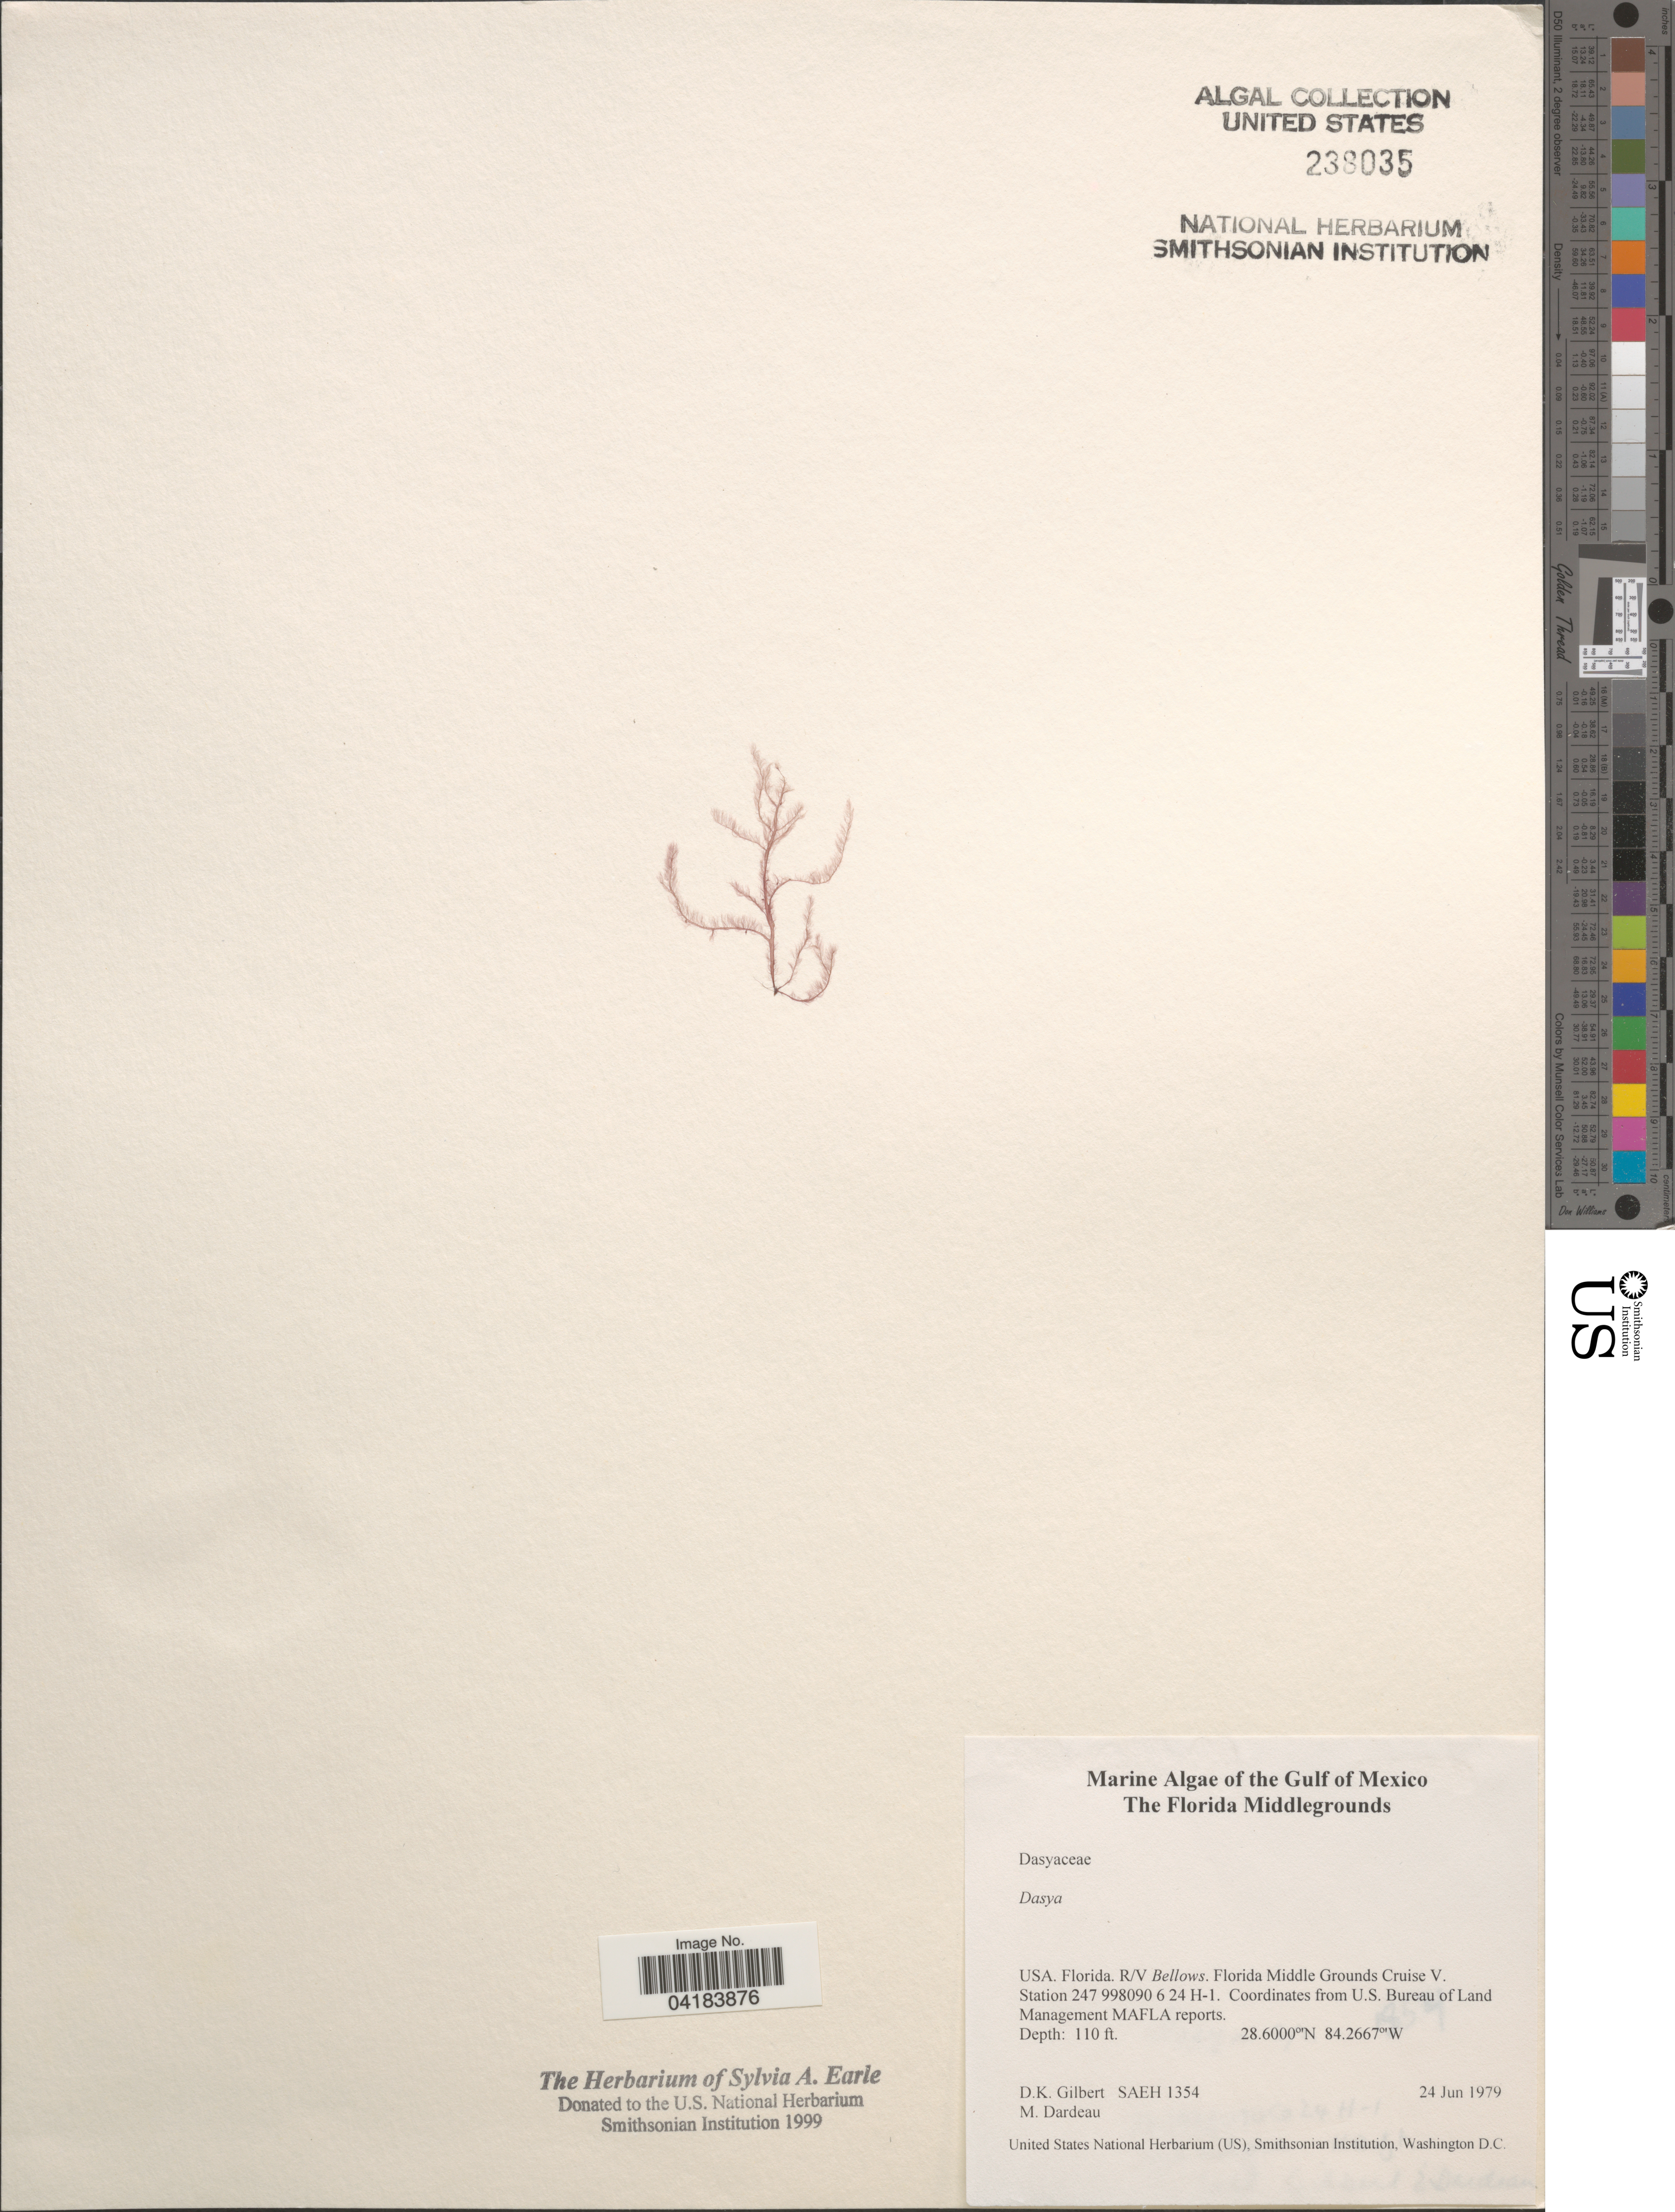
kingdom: Plantae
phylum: Rhodophyta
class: Florideophyceae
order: Ceramiales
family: Dasyaceae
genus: Dasya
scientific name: Dasya sp.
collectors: D. Gilbert & M. Dardeau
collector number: SAEH1354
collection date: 1979-06-24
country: United States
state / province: Florida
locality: Gulf of Mexico. R/V Bellows. Florida Middle Grounds Cruise V. Station 247 998090 6 24 H-1.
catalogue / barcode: US 238035